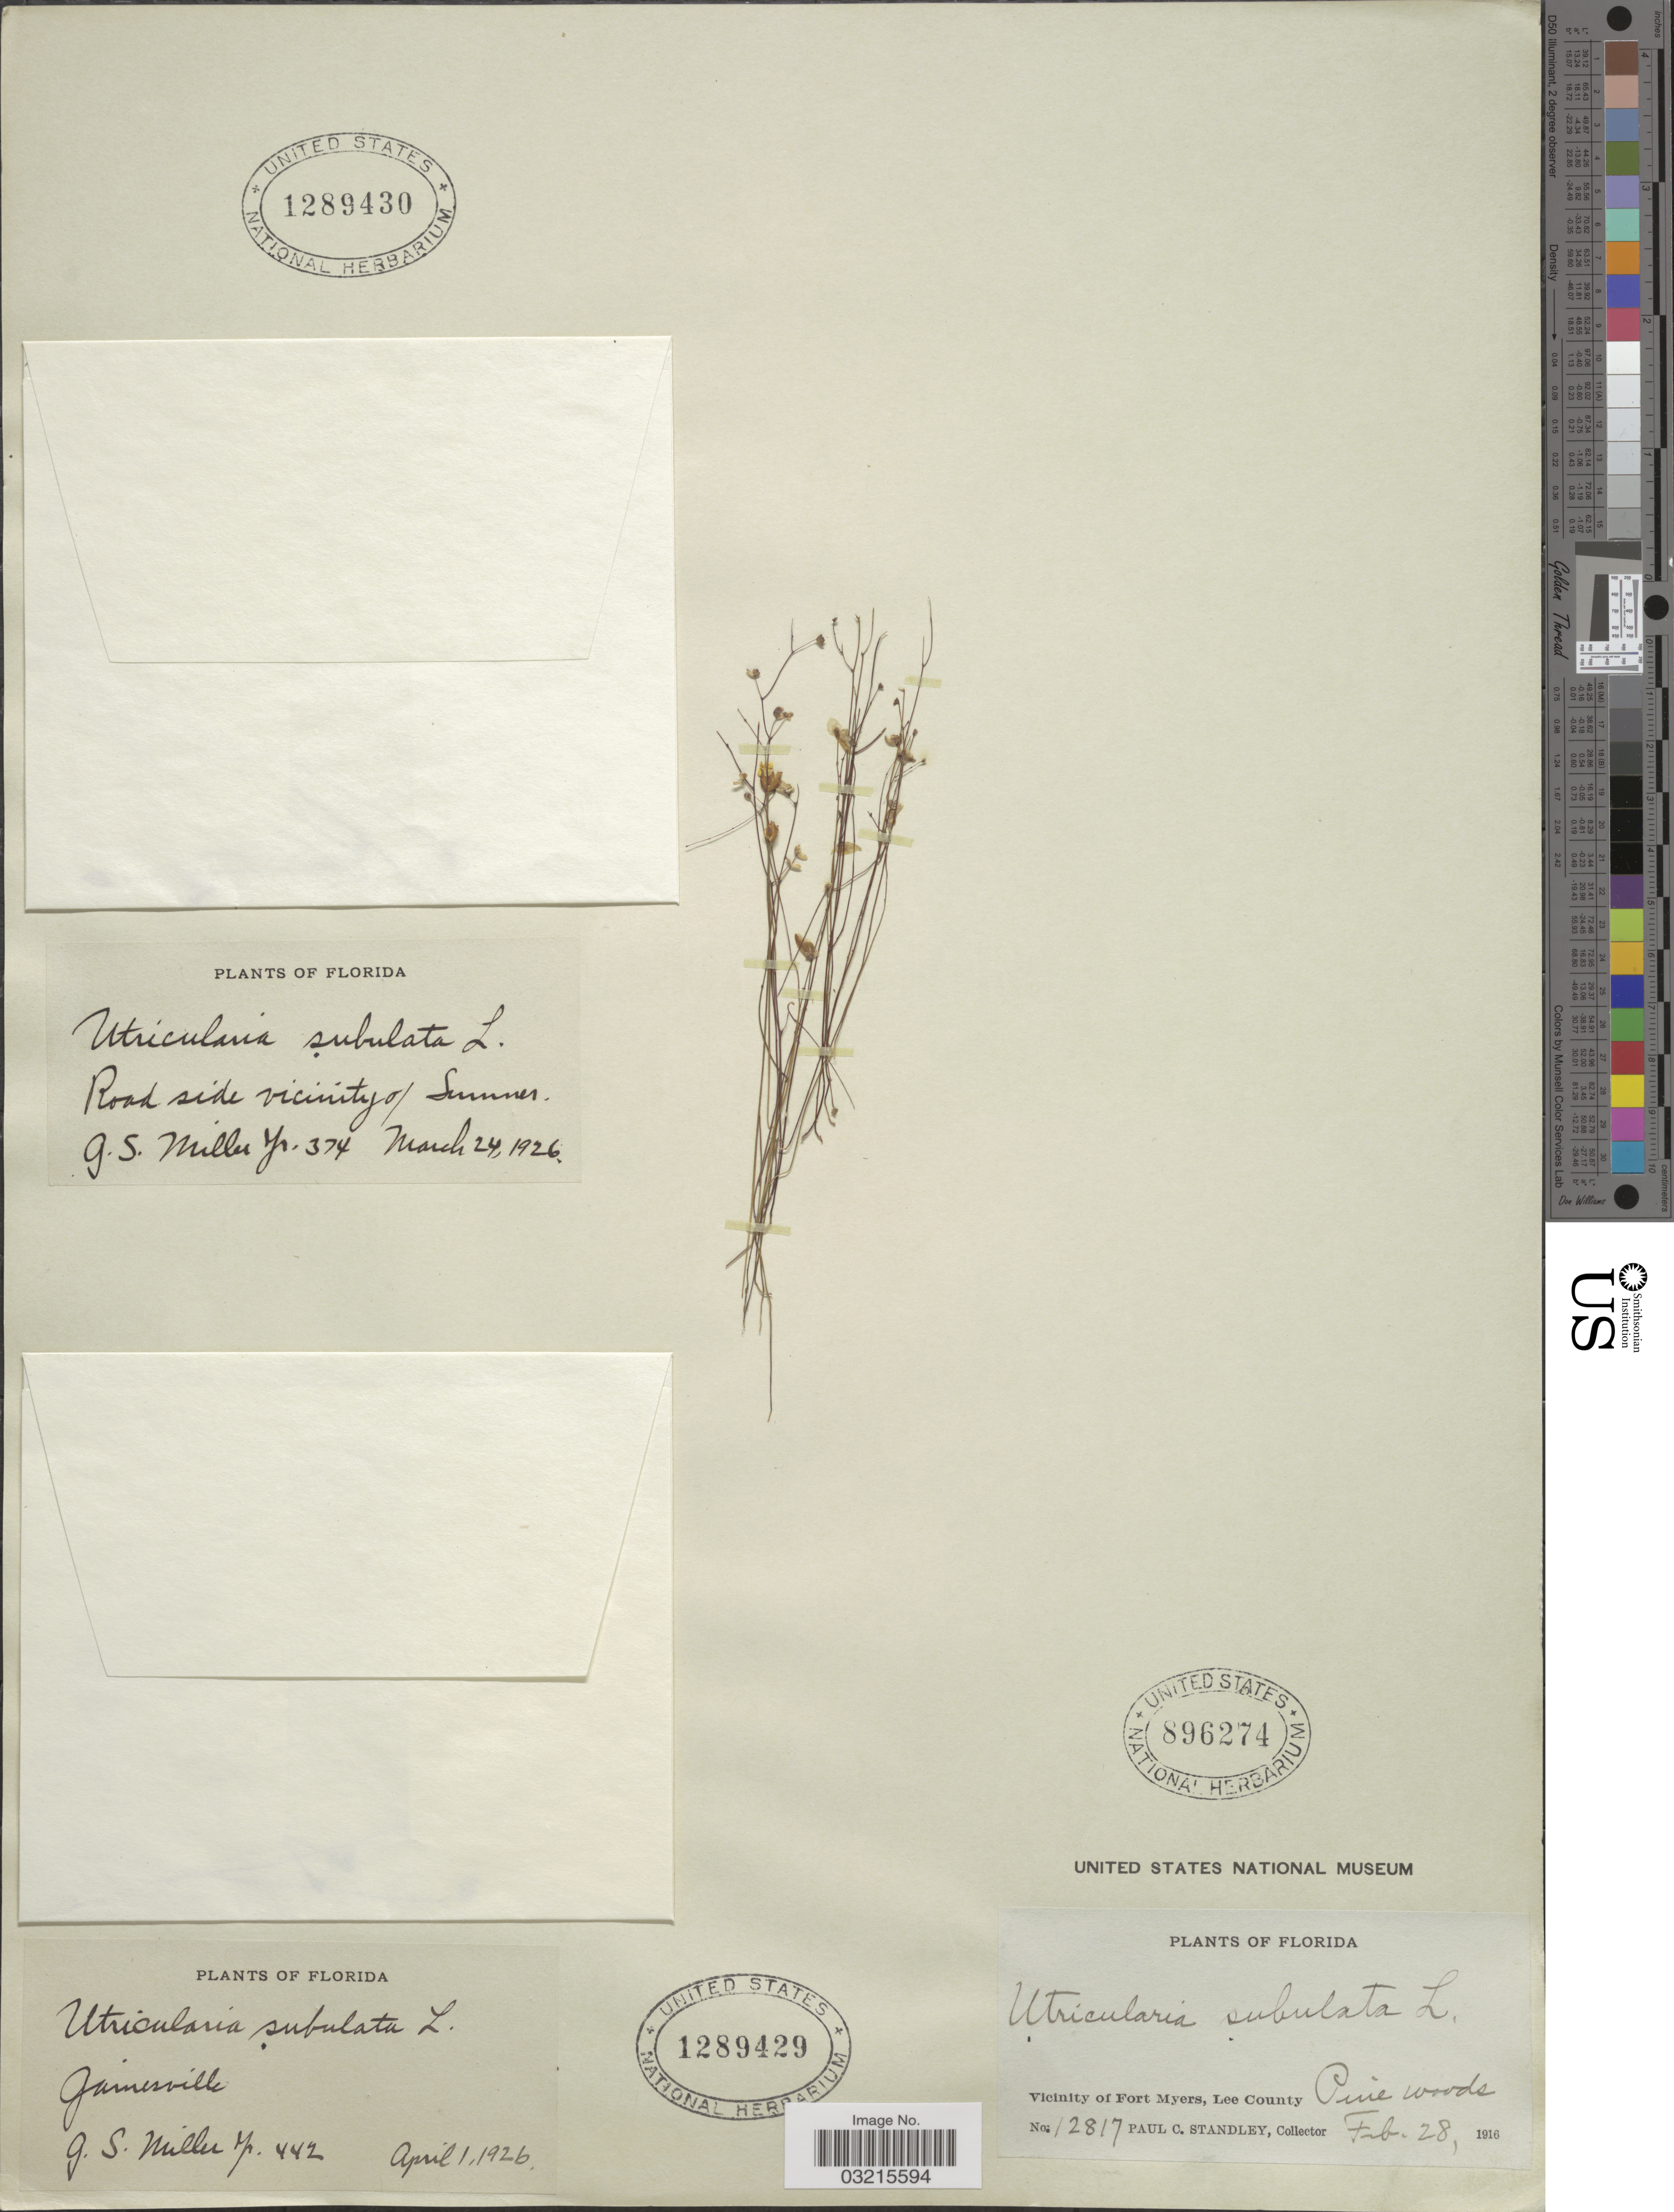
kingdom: Plantae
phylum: Tracheophyta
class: Magnoliopsida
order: Lamiales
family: Lentibulariaceae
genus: Utricularia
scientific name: Utricularia subulata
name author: L.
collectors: G. S. Miller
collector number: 442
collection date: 1926-04-01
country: United States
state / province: Florida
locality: Gainesville.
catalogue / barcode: US 1289429